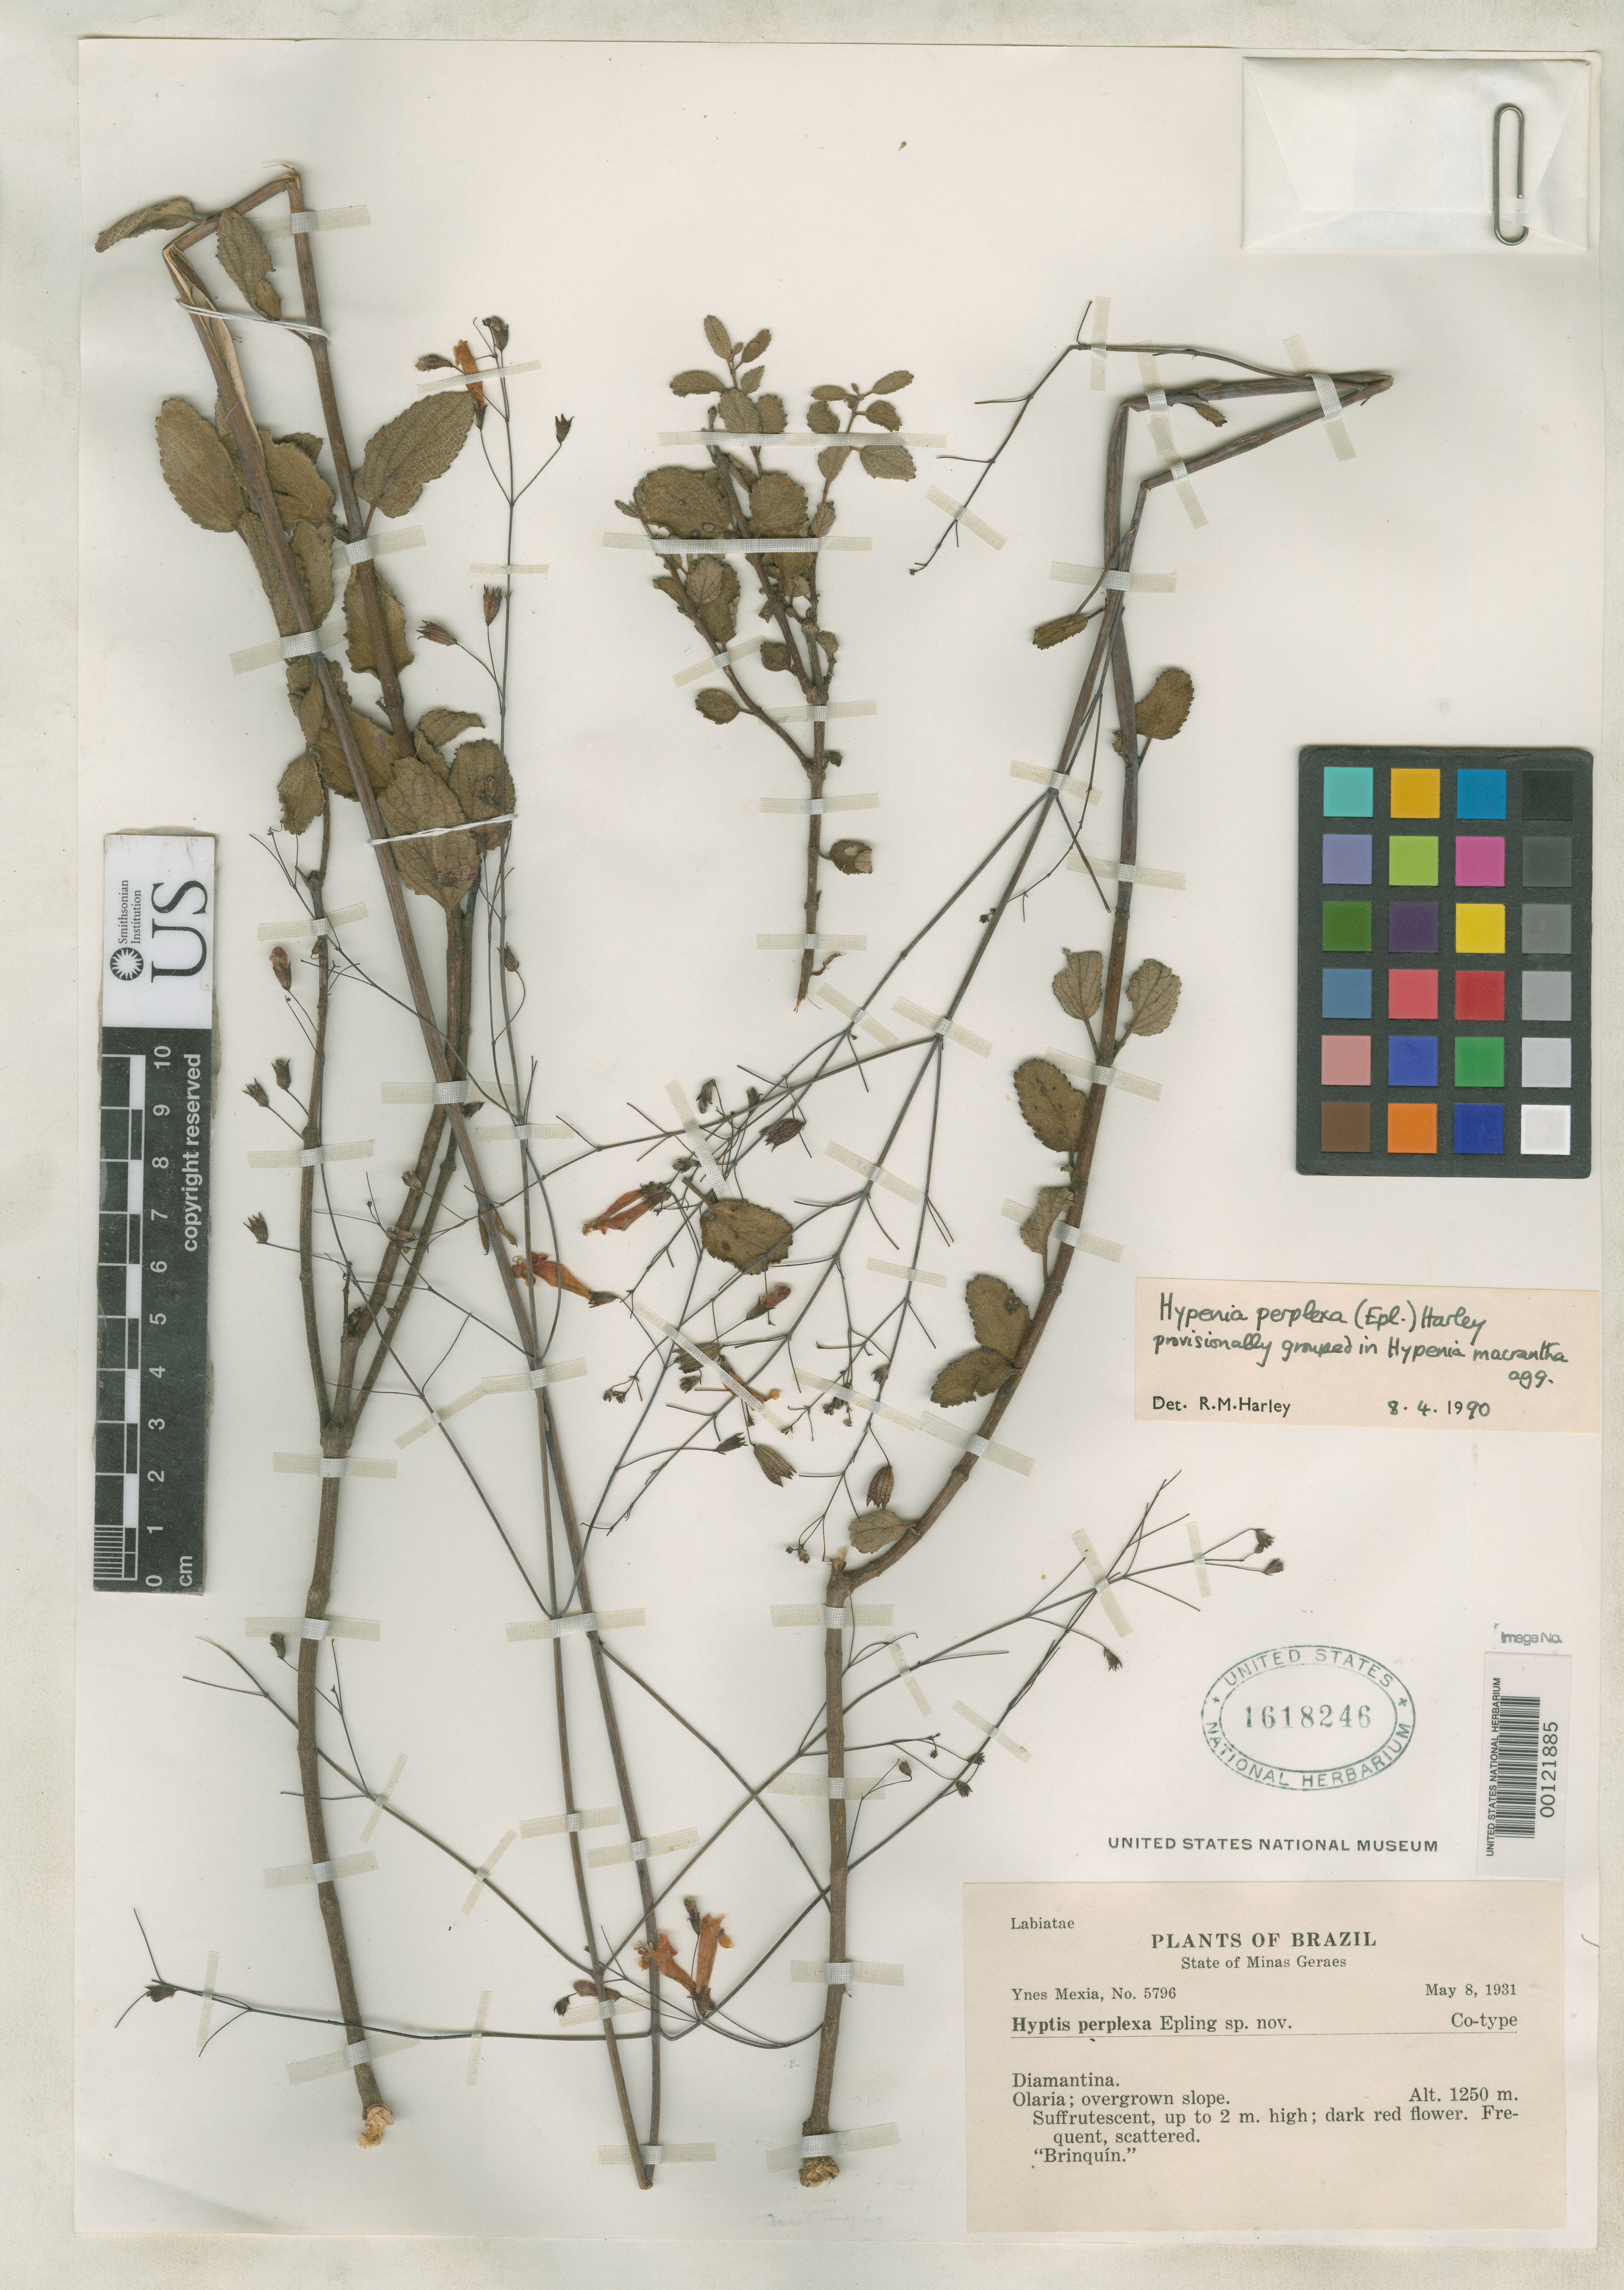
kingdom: Plantae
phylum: Tracheophyta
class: Magnoliopsida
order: Lamiales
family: Lamiaceae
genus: Hyptis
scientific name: Hyptis perplexa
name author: Epling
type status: Isotype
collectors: Y. Mexia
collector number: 5796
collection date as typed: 08 May 1931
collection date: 1931-05-08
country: Brazil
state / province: Minas Gerais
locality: Diamantina.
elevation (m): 1250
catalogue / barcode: US 1618246